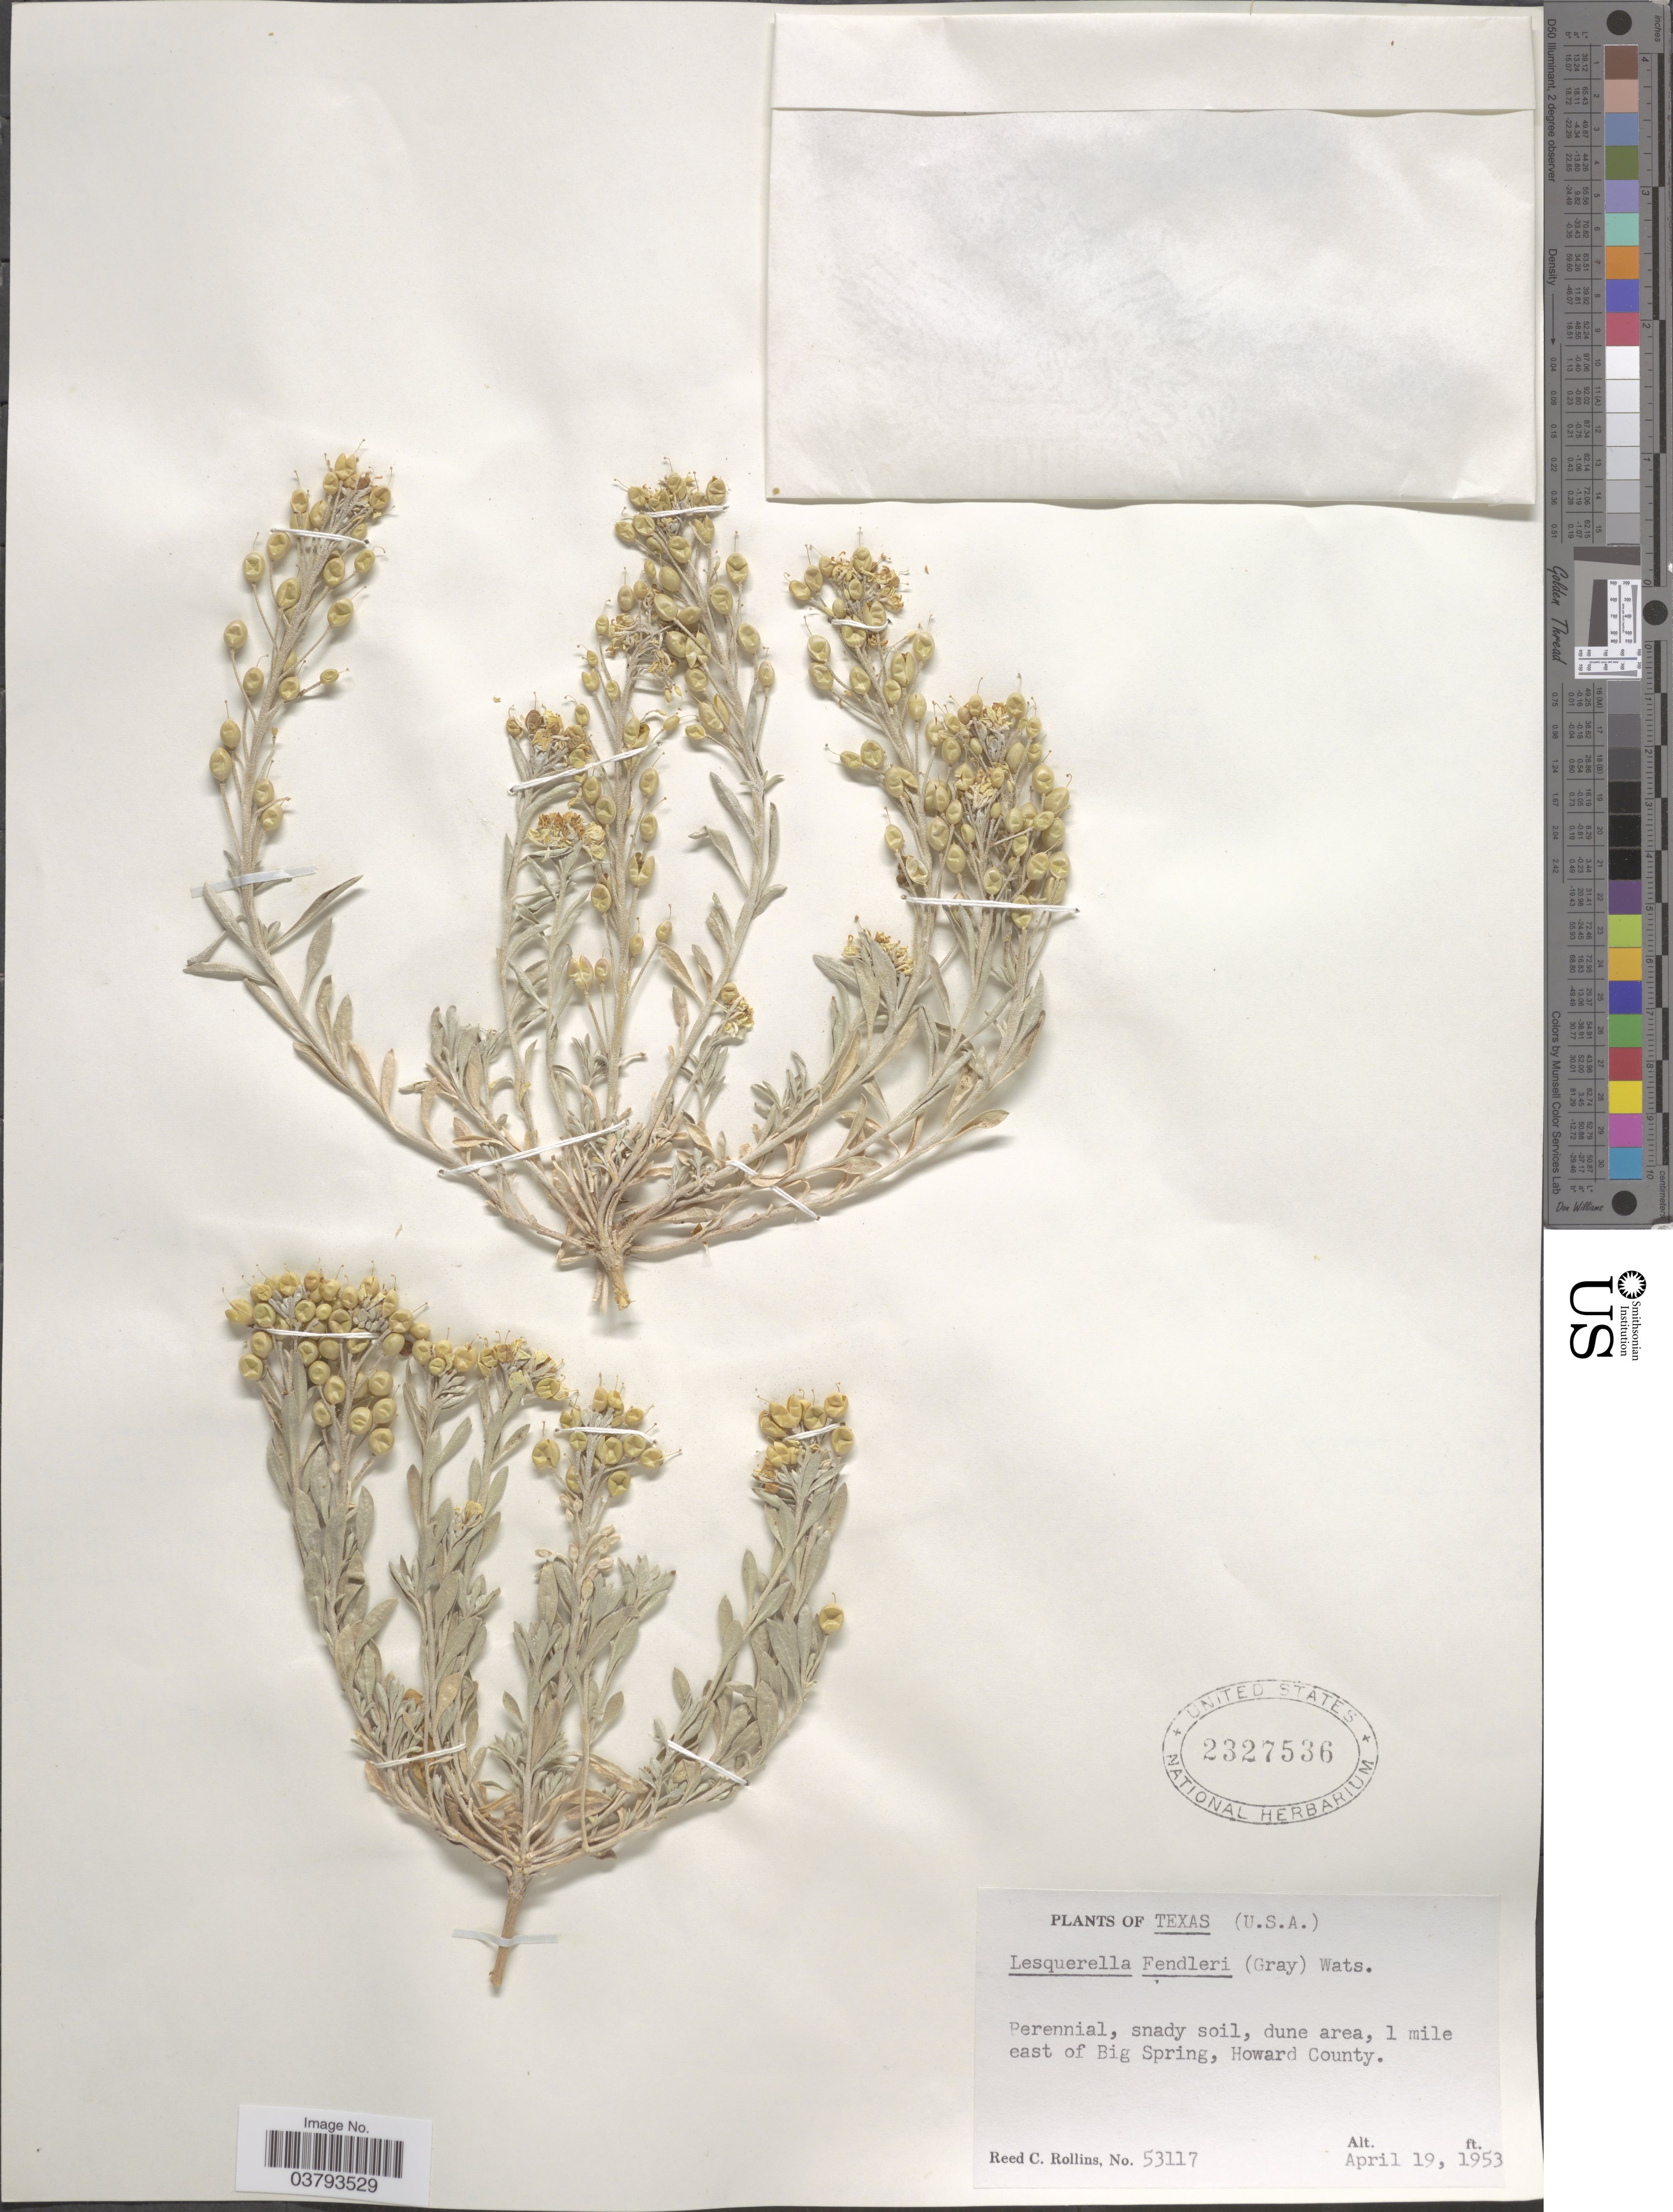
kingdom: Plantae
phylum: Tracheophyta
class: Magnoliopsida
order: Brassicales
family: Brassicaceae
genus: Lesquerella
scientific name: Lesquerella fendleri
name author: (A. Gray) S. Watson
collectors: R. C. Rollins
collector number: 53117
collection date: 1953-04-19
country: United States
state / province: Texas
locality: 1 mile east of Big Spring, Howard County.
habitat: dune area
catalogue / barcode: US 2327536